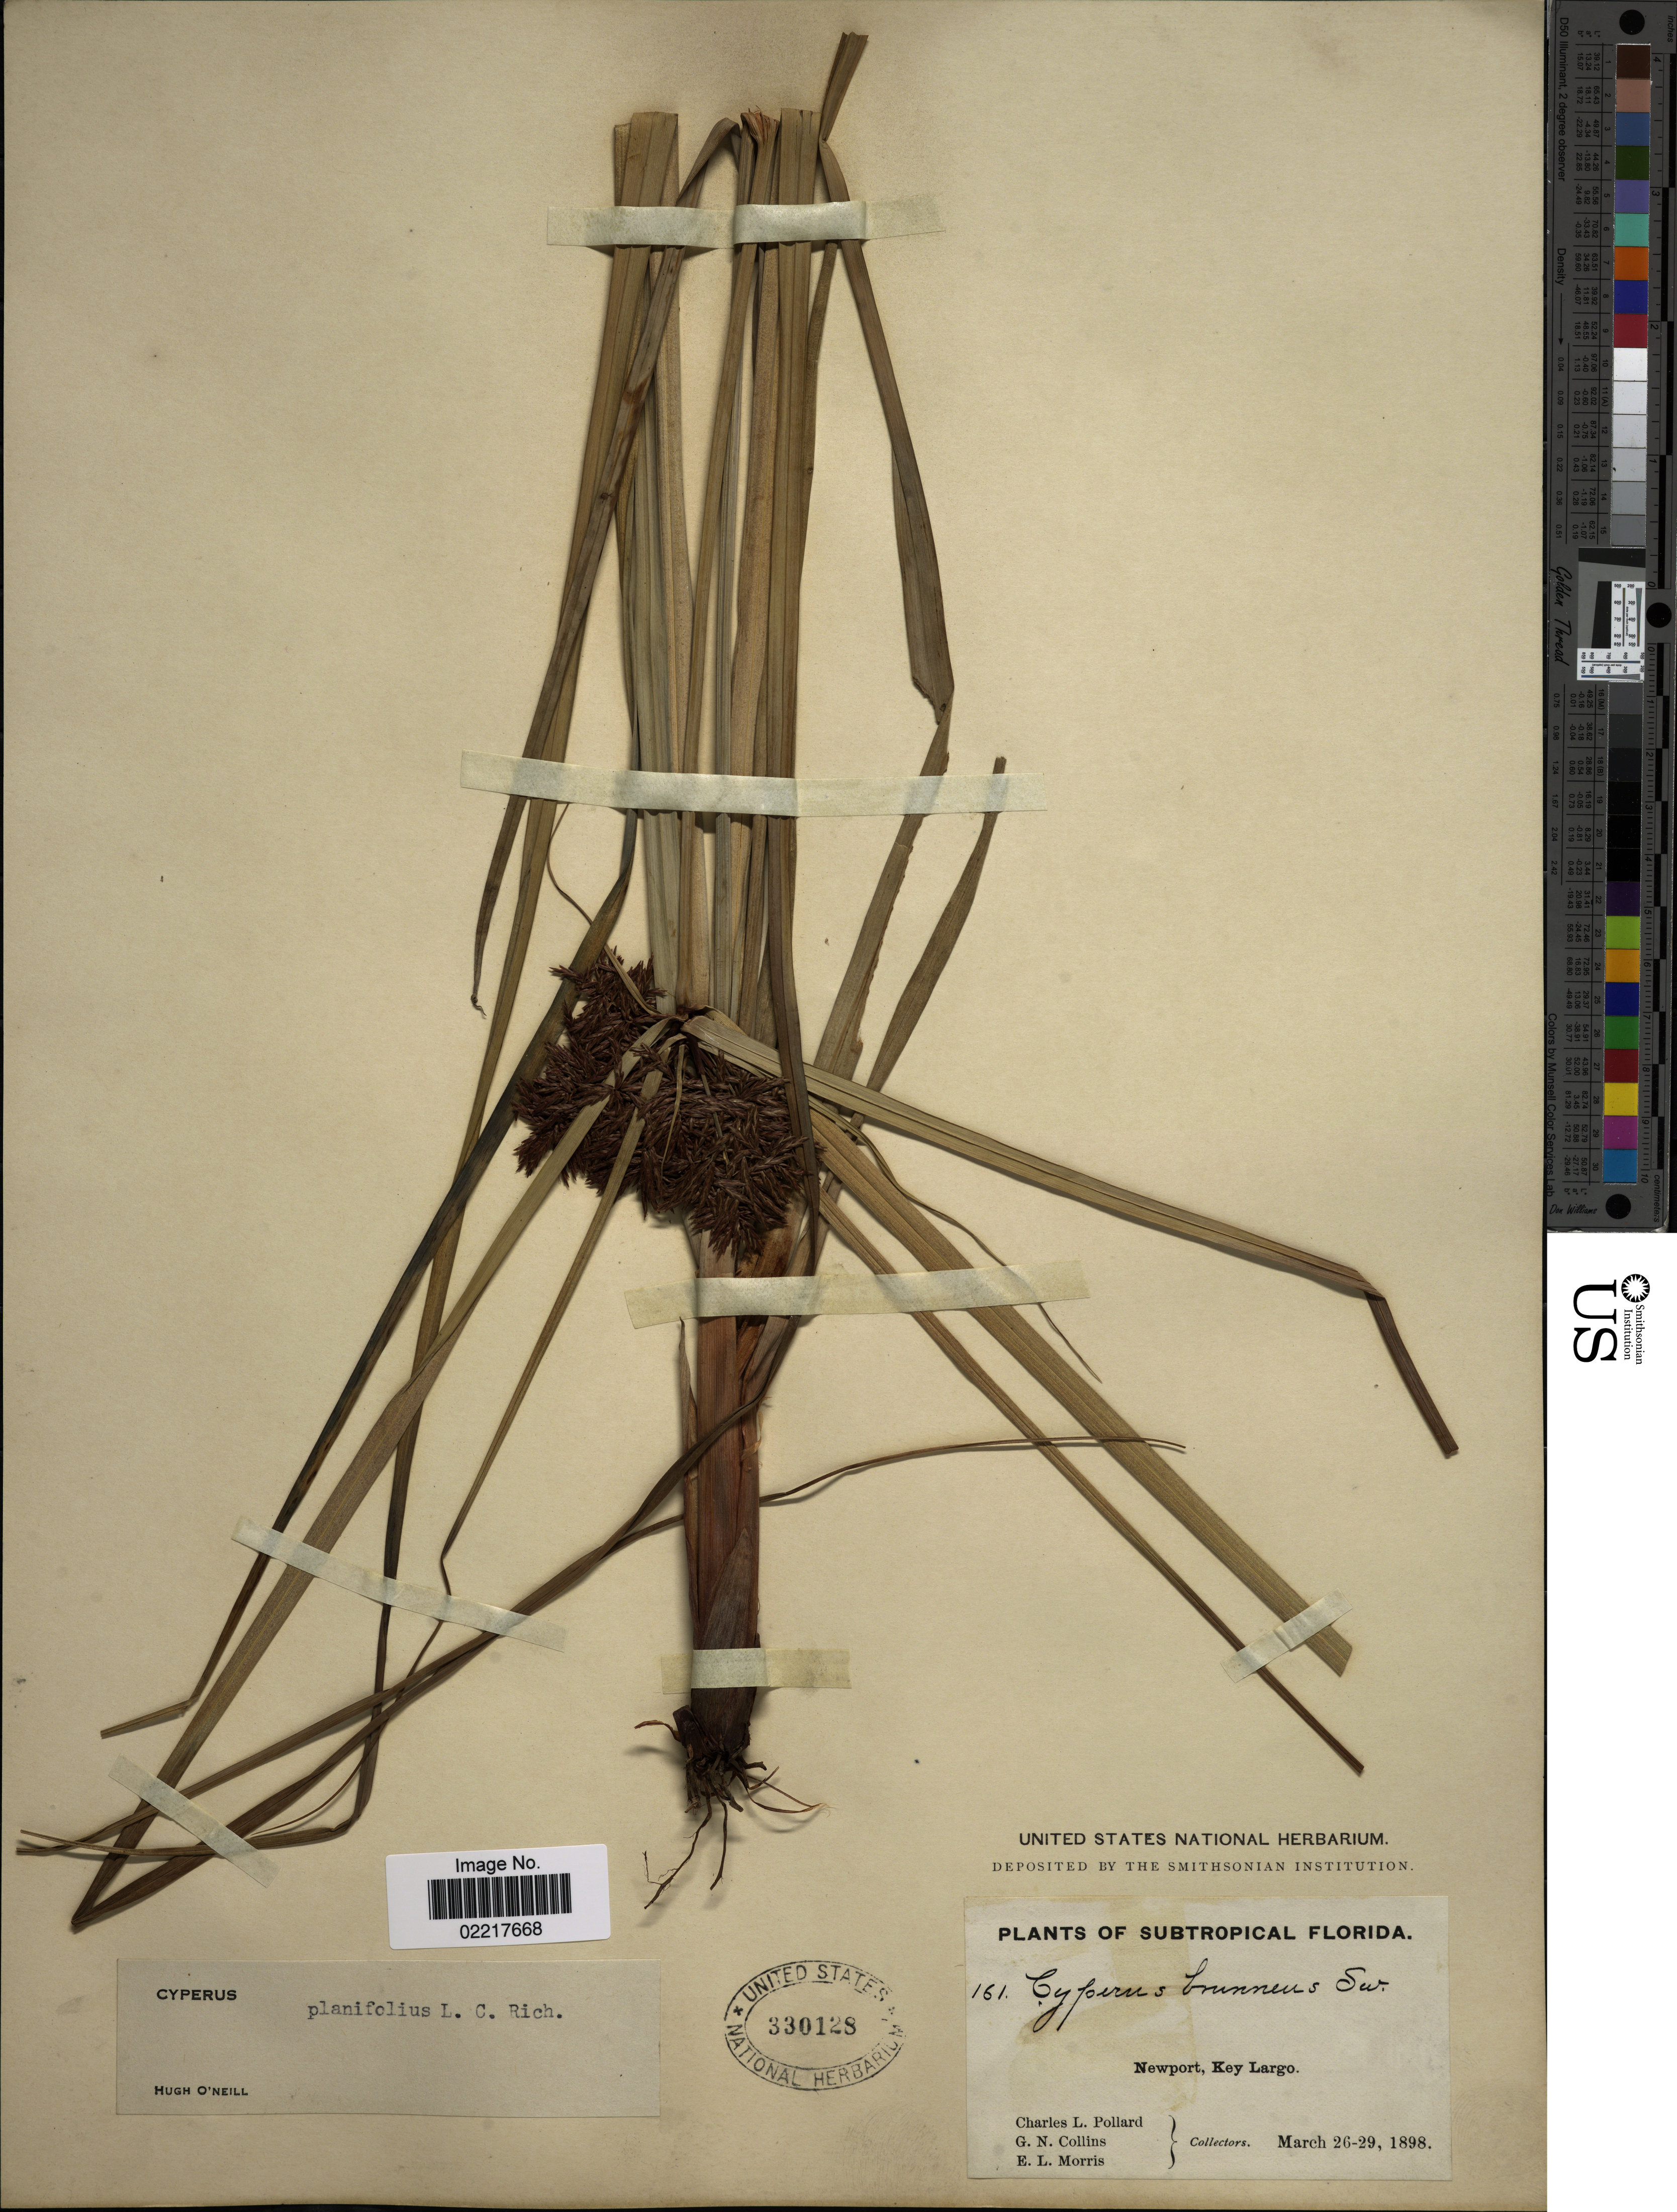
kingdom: Plantae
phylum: Tracheophyta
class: Liliopsida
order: Poales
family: Cyperaceae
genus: Cyperus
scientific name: Cyperus planifolius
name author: Rich.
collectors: C. L. Pollard, G. Collins & E. Morris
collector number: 161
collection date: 1898-03-26/1898-03-29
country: United States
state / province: Florida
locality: Newport, Key Largo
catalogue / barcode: US 330128